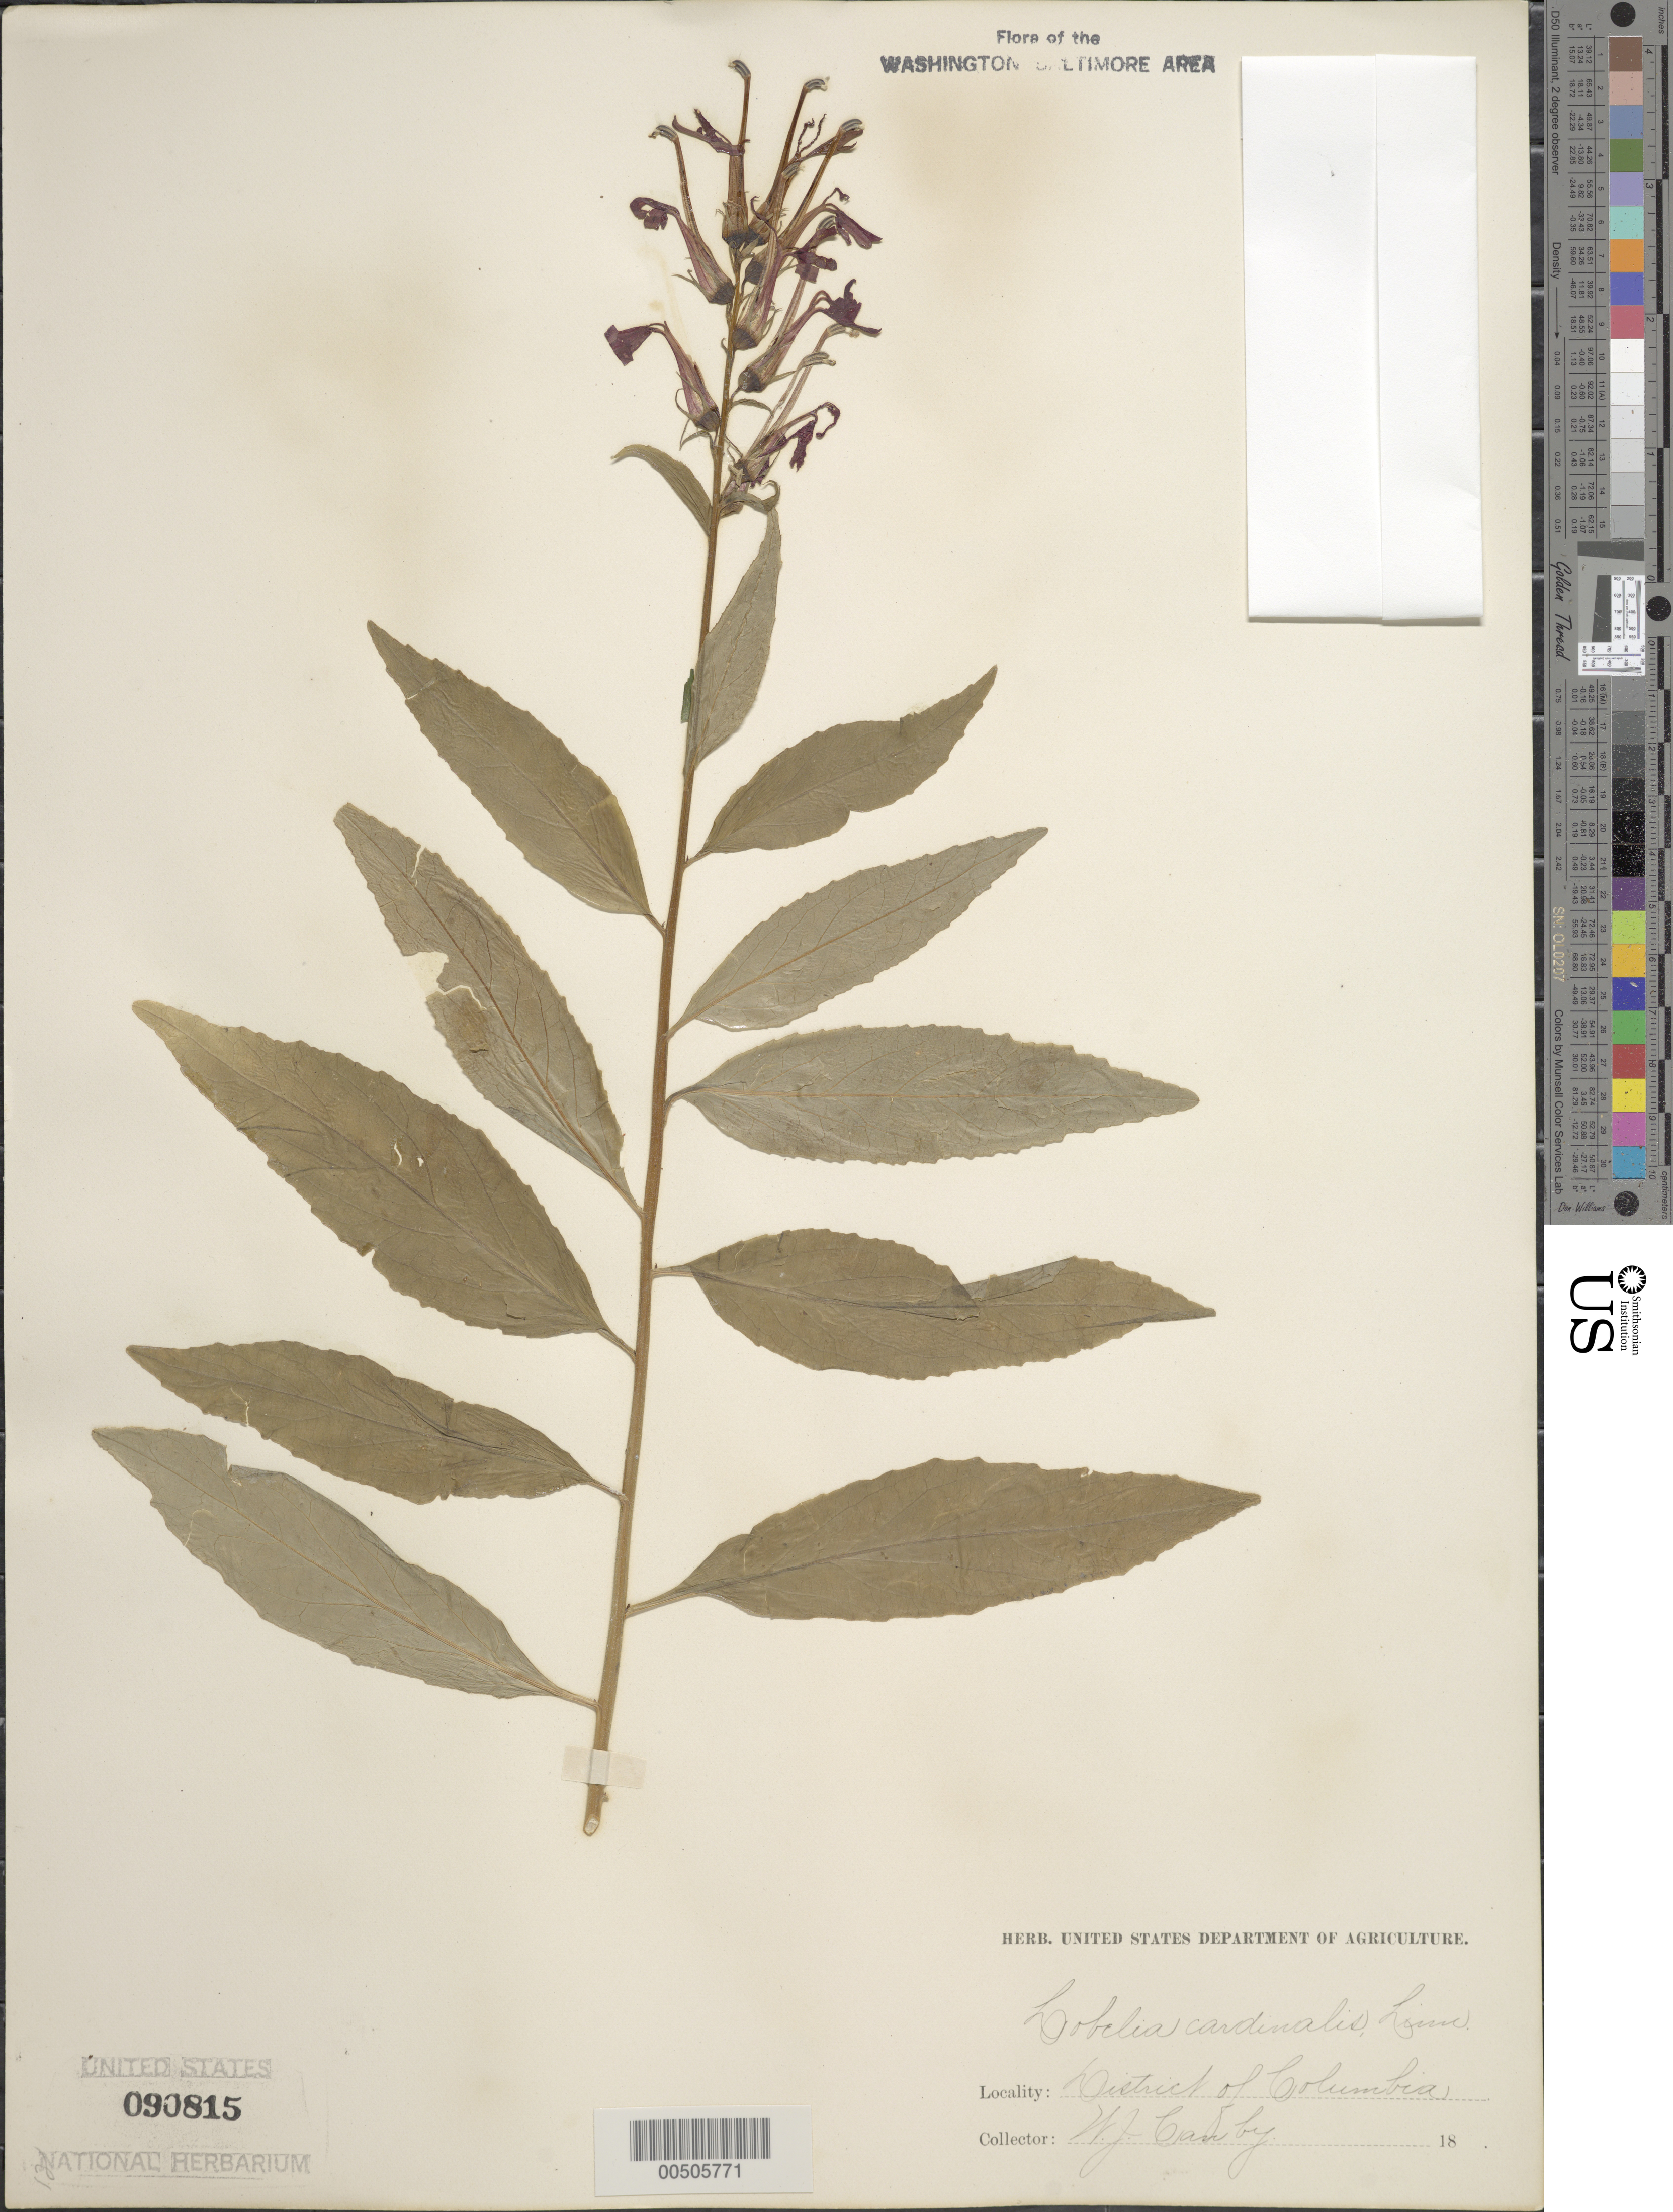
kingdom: Plantae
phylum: Tracheophyta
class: Magnoliopsida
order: Asterales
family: Campanulaceae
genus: Lobelia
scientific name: Lobelia cardinalis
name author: L.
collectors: W. Canby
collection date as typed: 18--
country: United States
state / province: District of Columbia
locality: Washington d.c. and vicinity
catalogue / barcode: US 90815